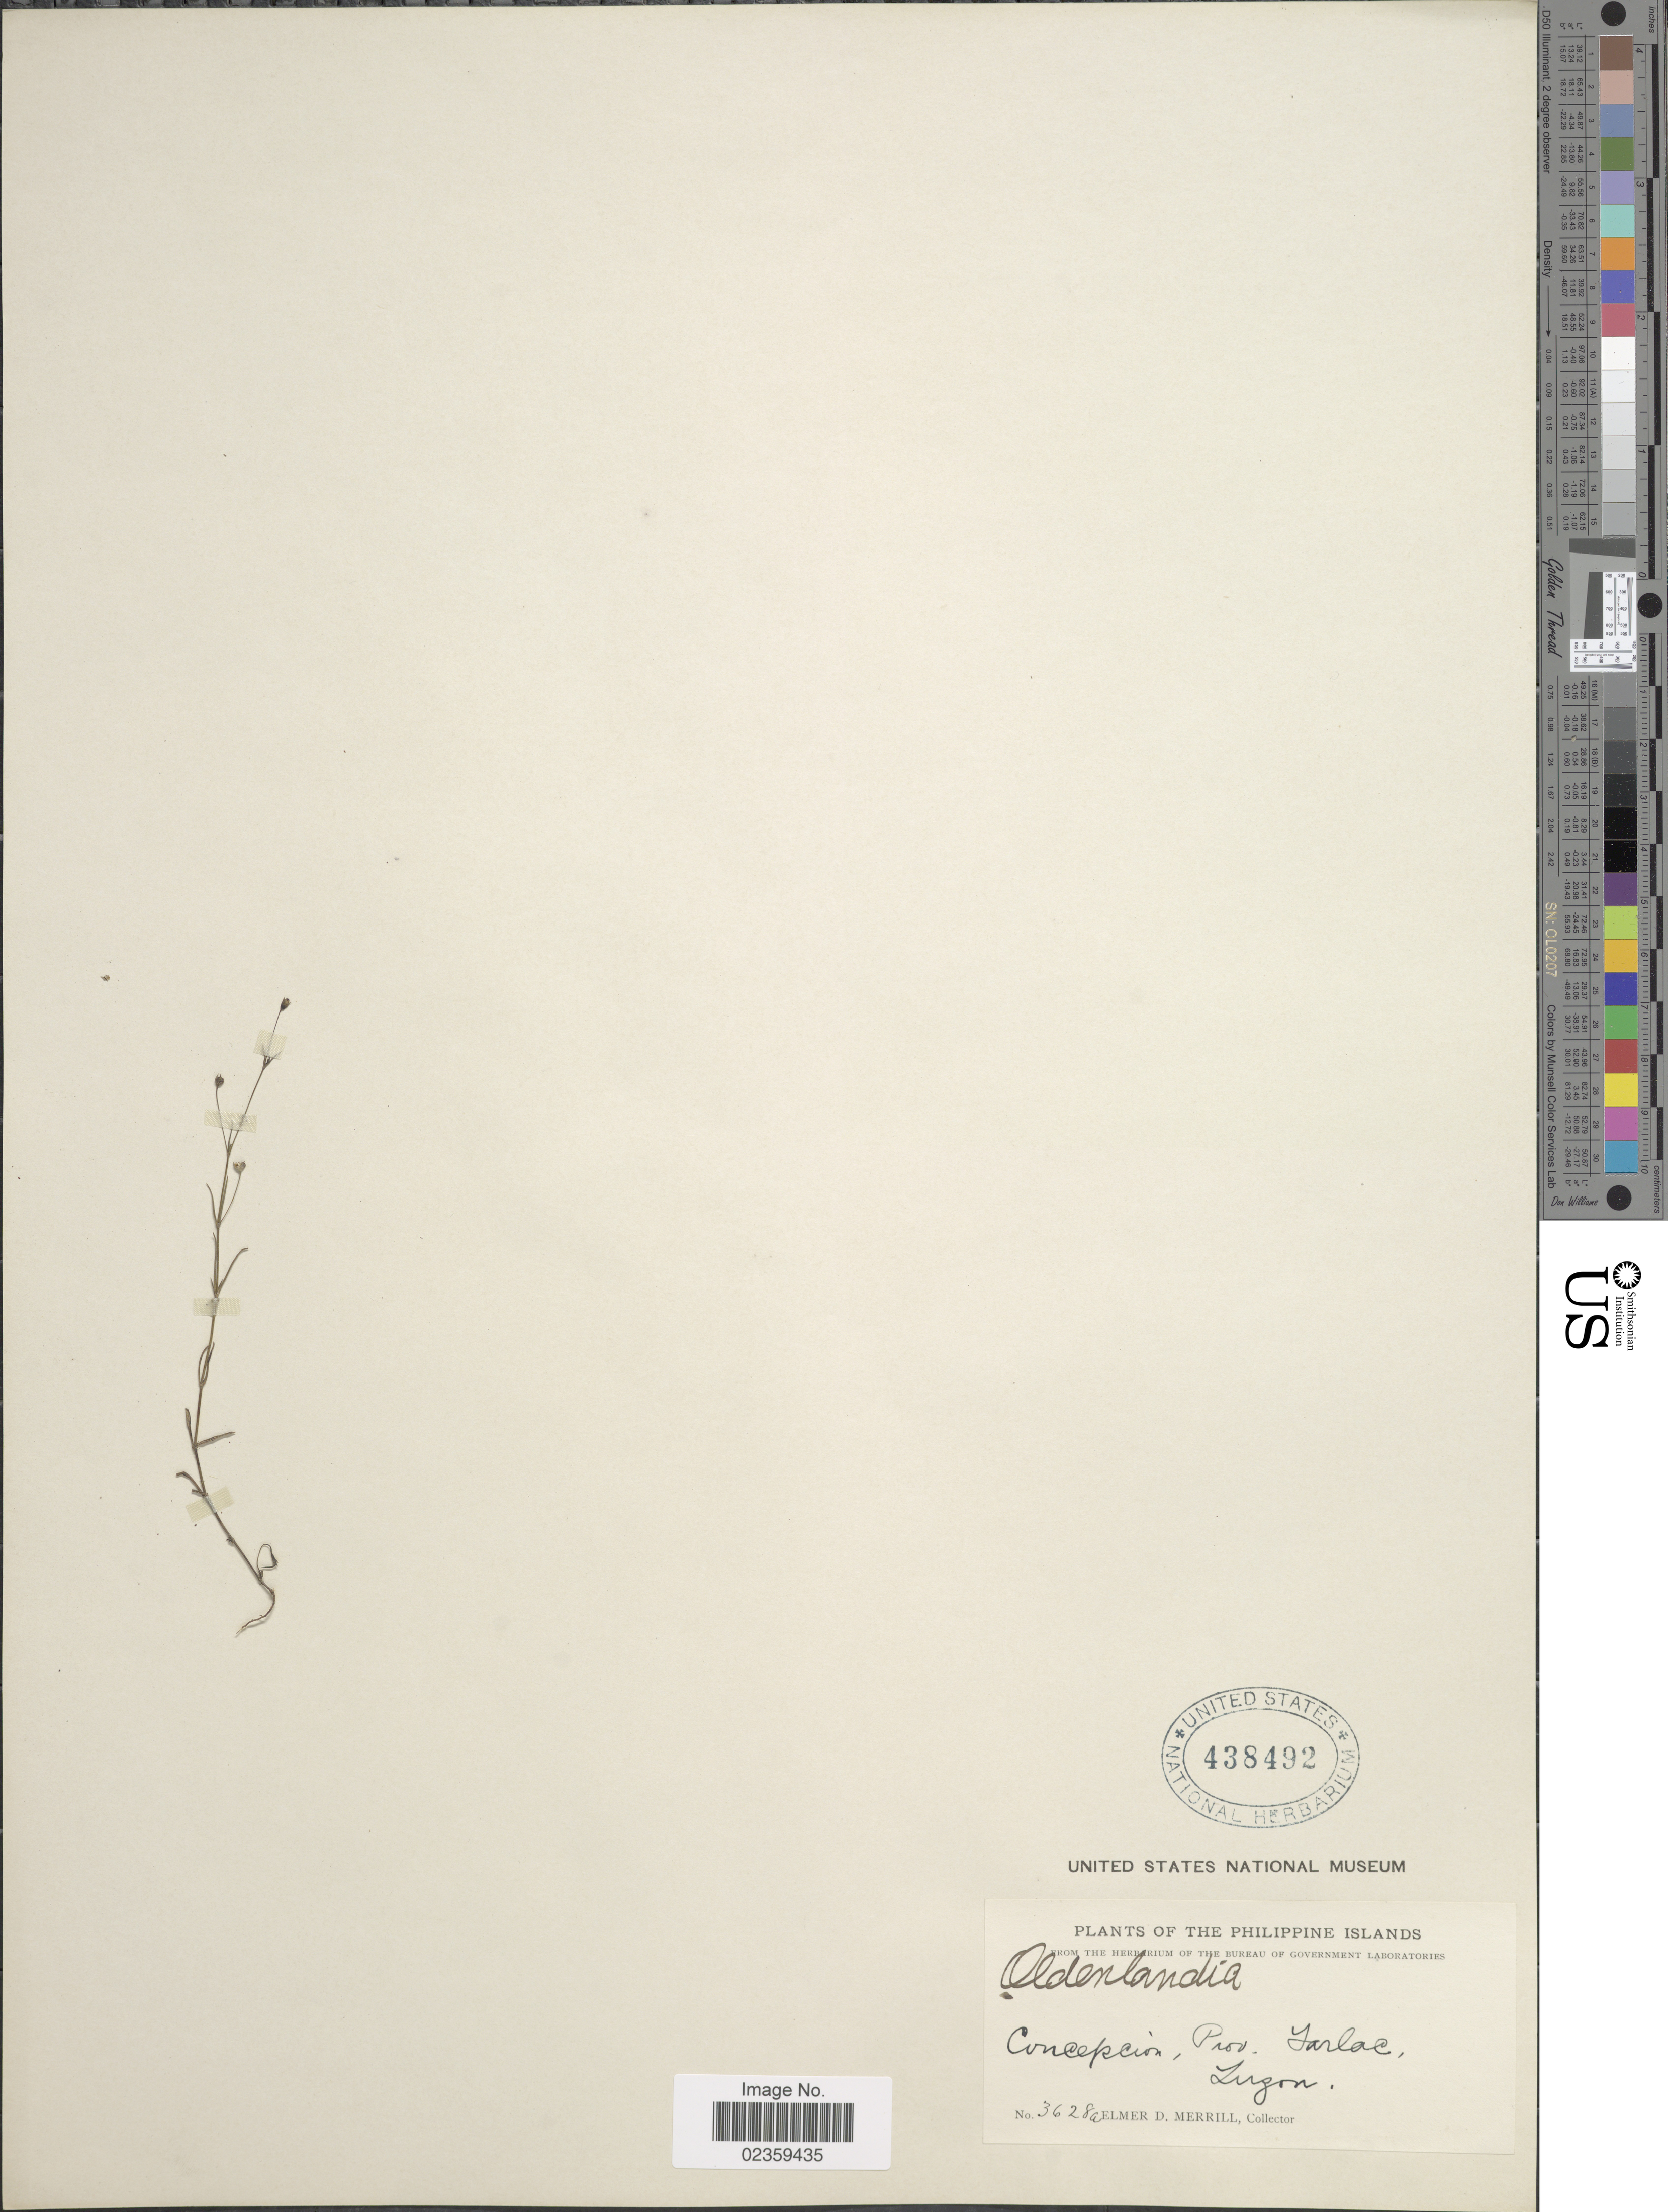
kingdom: Plantae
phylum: Tracheophyta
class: Magnoliopsida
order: Gentianales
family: Rubiaceae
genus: Oldenlandia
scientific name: Oldenlandia horneriana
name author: Miq.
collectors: E. D. Merrill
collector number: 3628a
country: Philippines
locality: Concepcion, Prov. Tarlac, Luzon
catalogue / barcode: US 438492